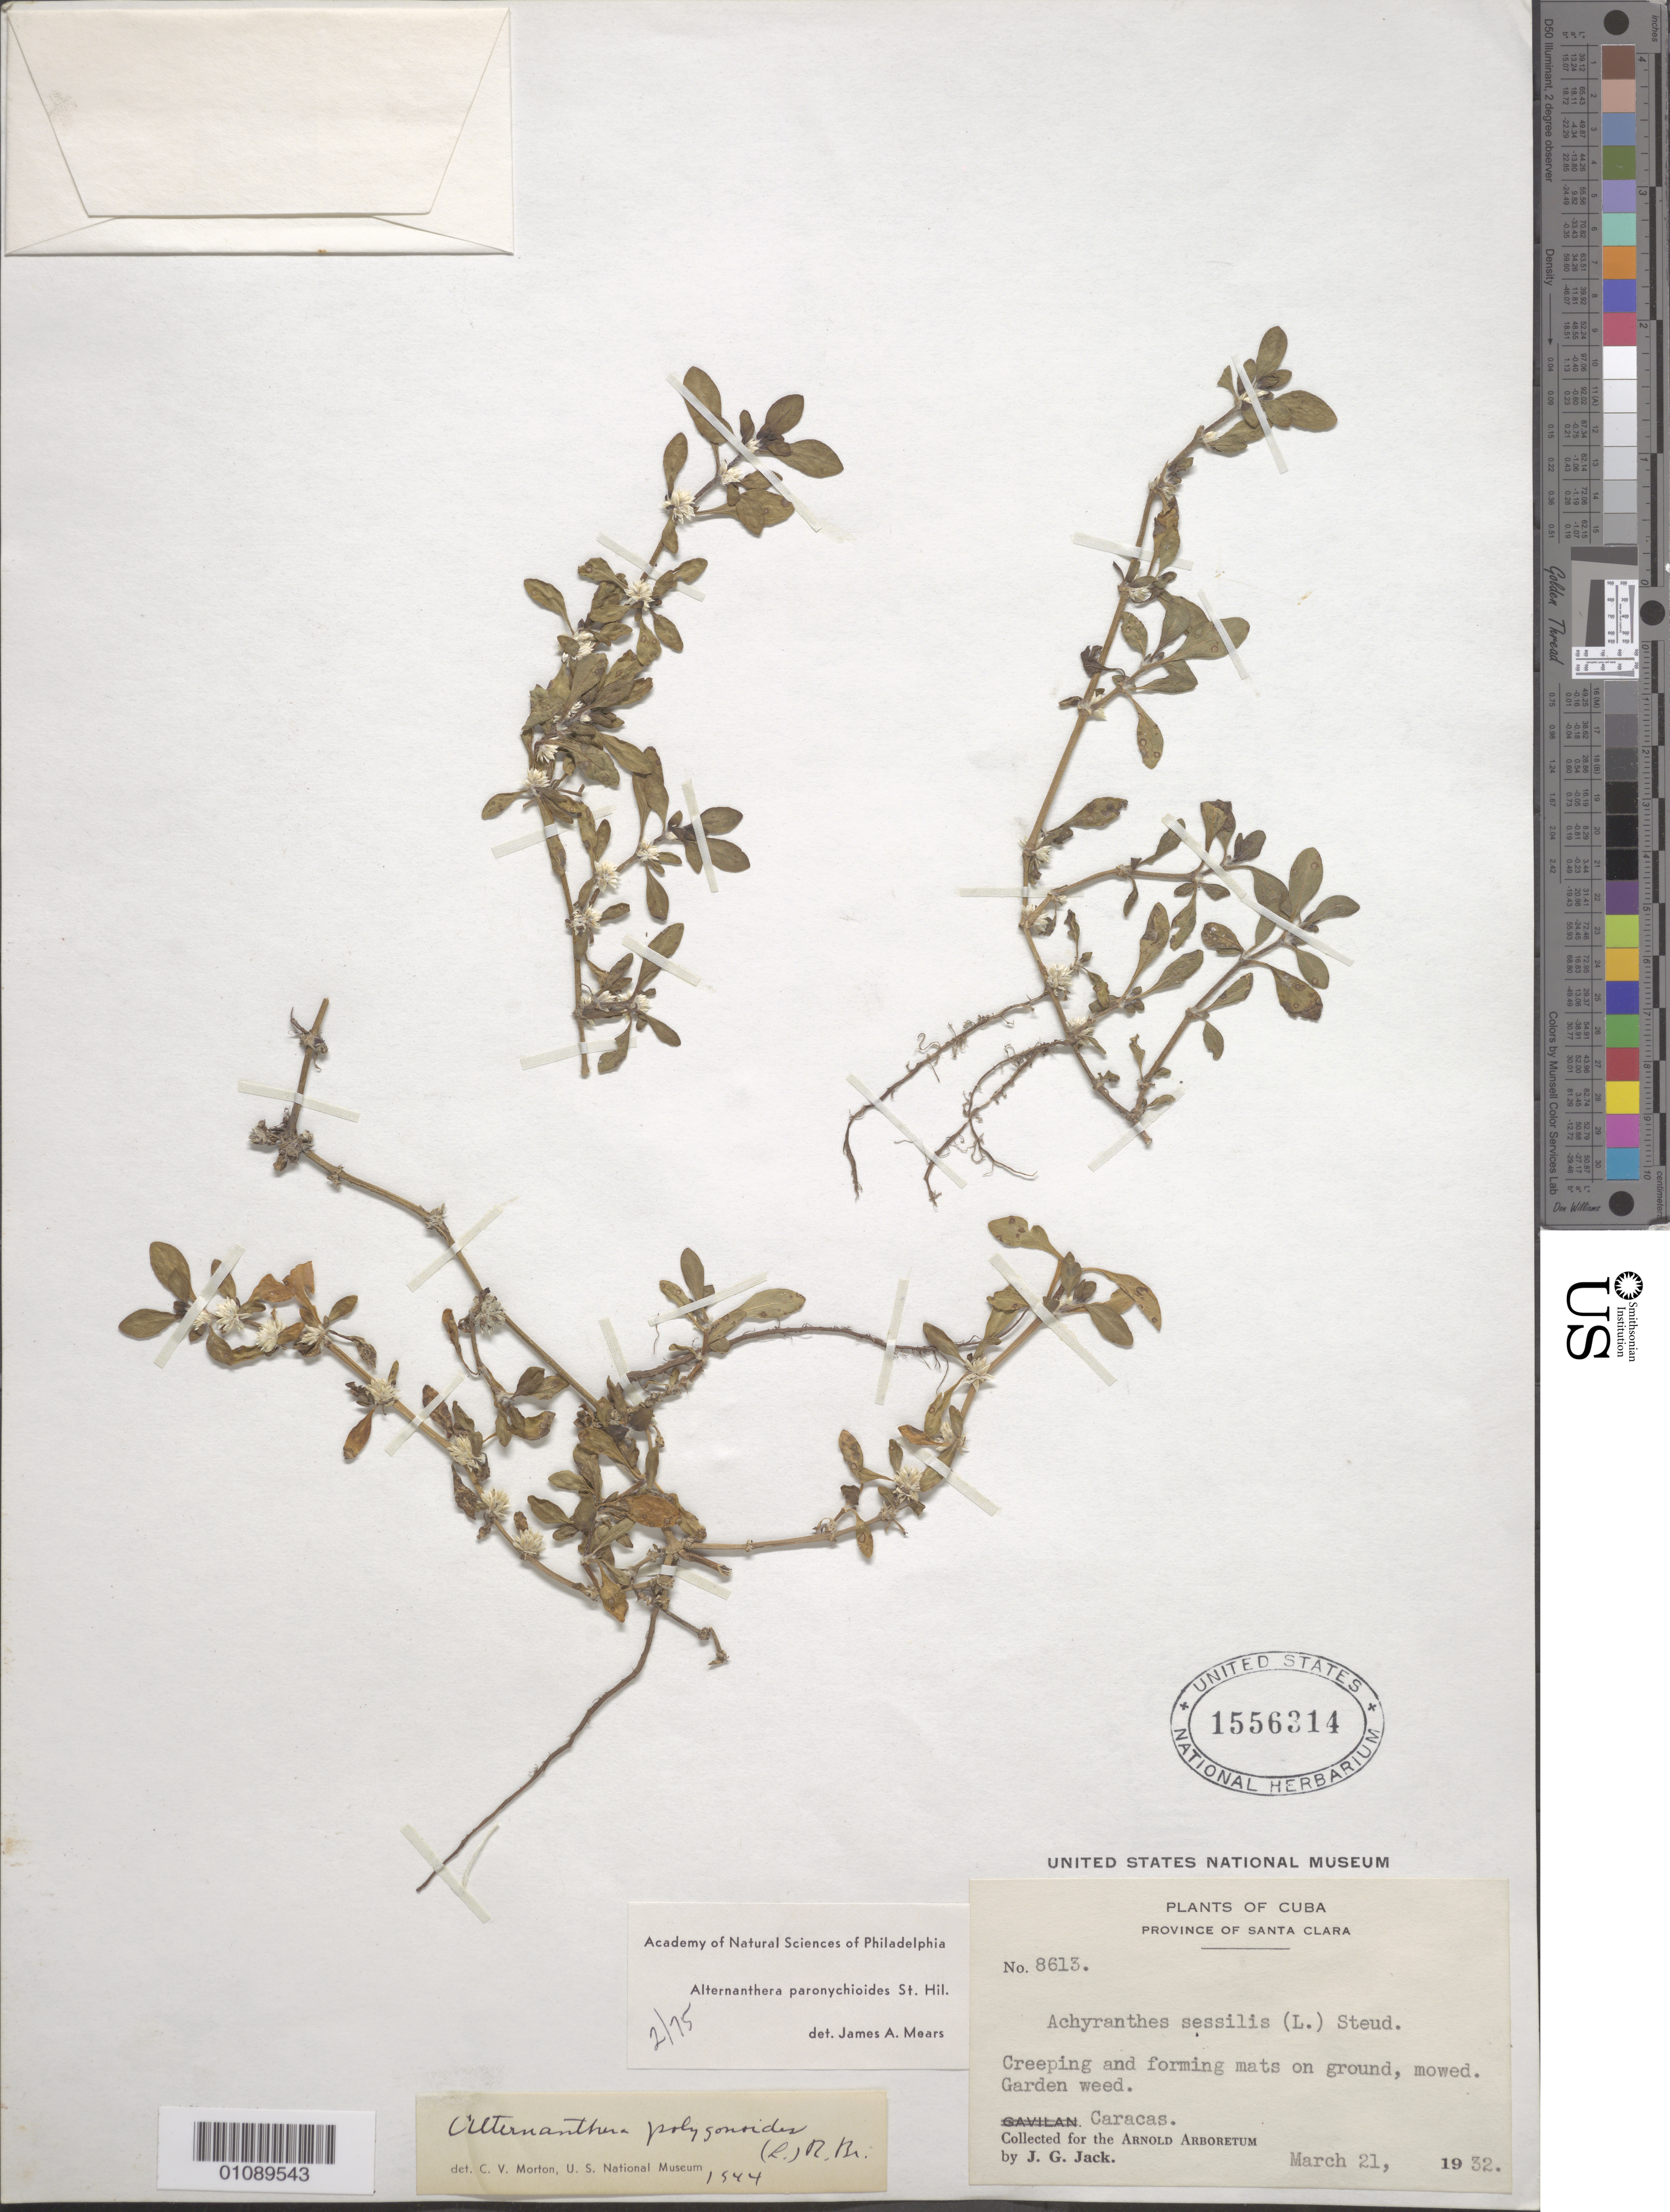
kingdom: Plantae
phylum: Tracheophyta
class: Magnoliopsida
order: Caryophyllales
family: Amaranthaceae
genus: Alternanthera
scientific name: Alternanthera paronychioides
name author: A. St.-Hil.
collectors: J. G. Jack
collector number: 8613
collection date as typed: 21 Mar 1932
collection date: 1932-03-21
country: Cuba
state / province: Cienfuegos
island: Cuba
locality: Province of Santa Clara, Caracas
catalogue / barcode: US 1556314